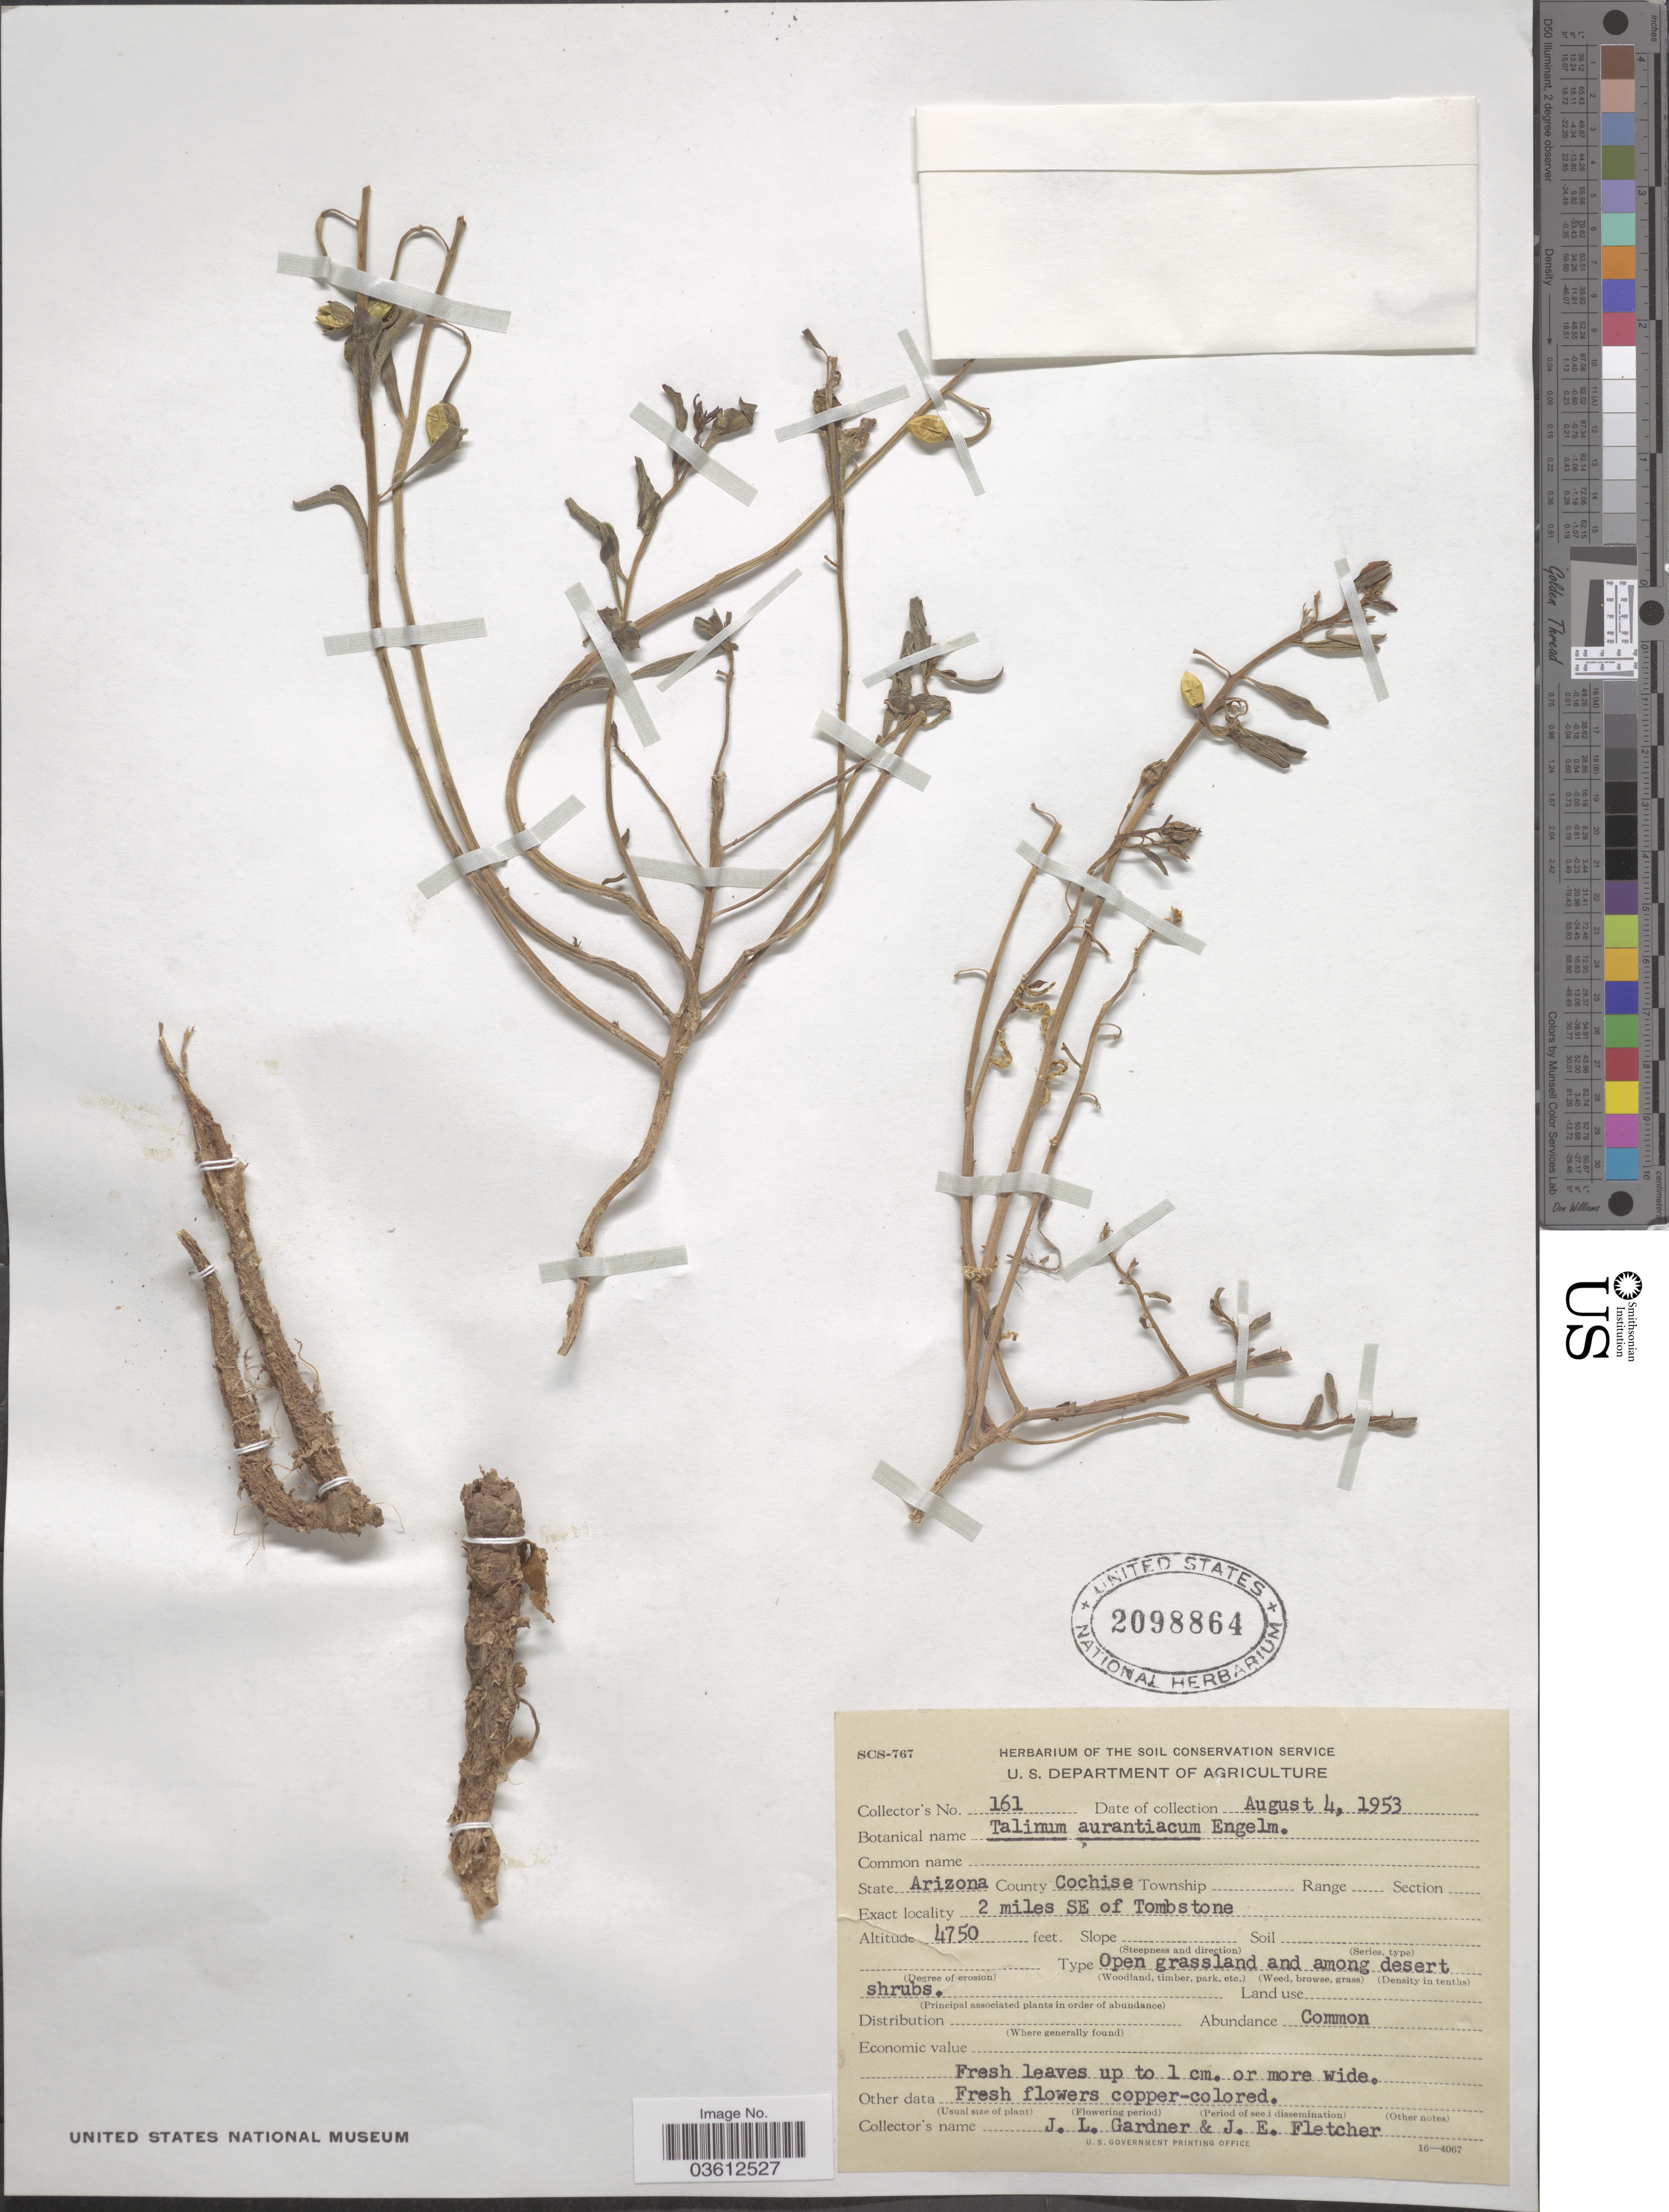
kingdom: Plantae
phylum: Tracheophyta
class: Magnoliopsida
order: Caryophyllales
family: Talinaceae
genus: Talinum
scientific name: Talinum aurantiacum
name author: Engelm. in A. Gray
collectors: J. L. Gardner & J. Fletcher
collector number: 161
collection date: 1953-08-04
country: United States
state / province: Arizona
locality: County Cochise, 2 miles SE of Tombstone.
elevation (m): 1448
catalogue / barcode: US 2098864